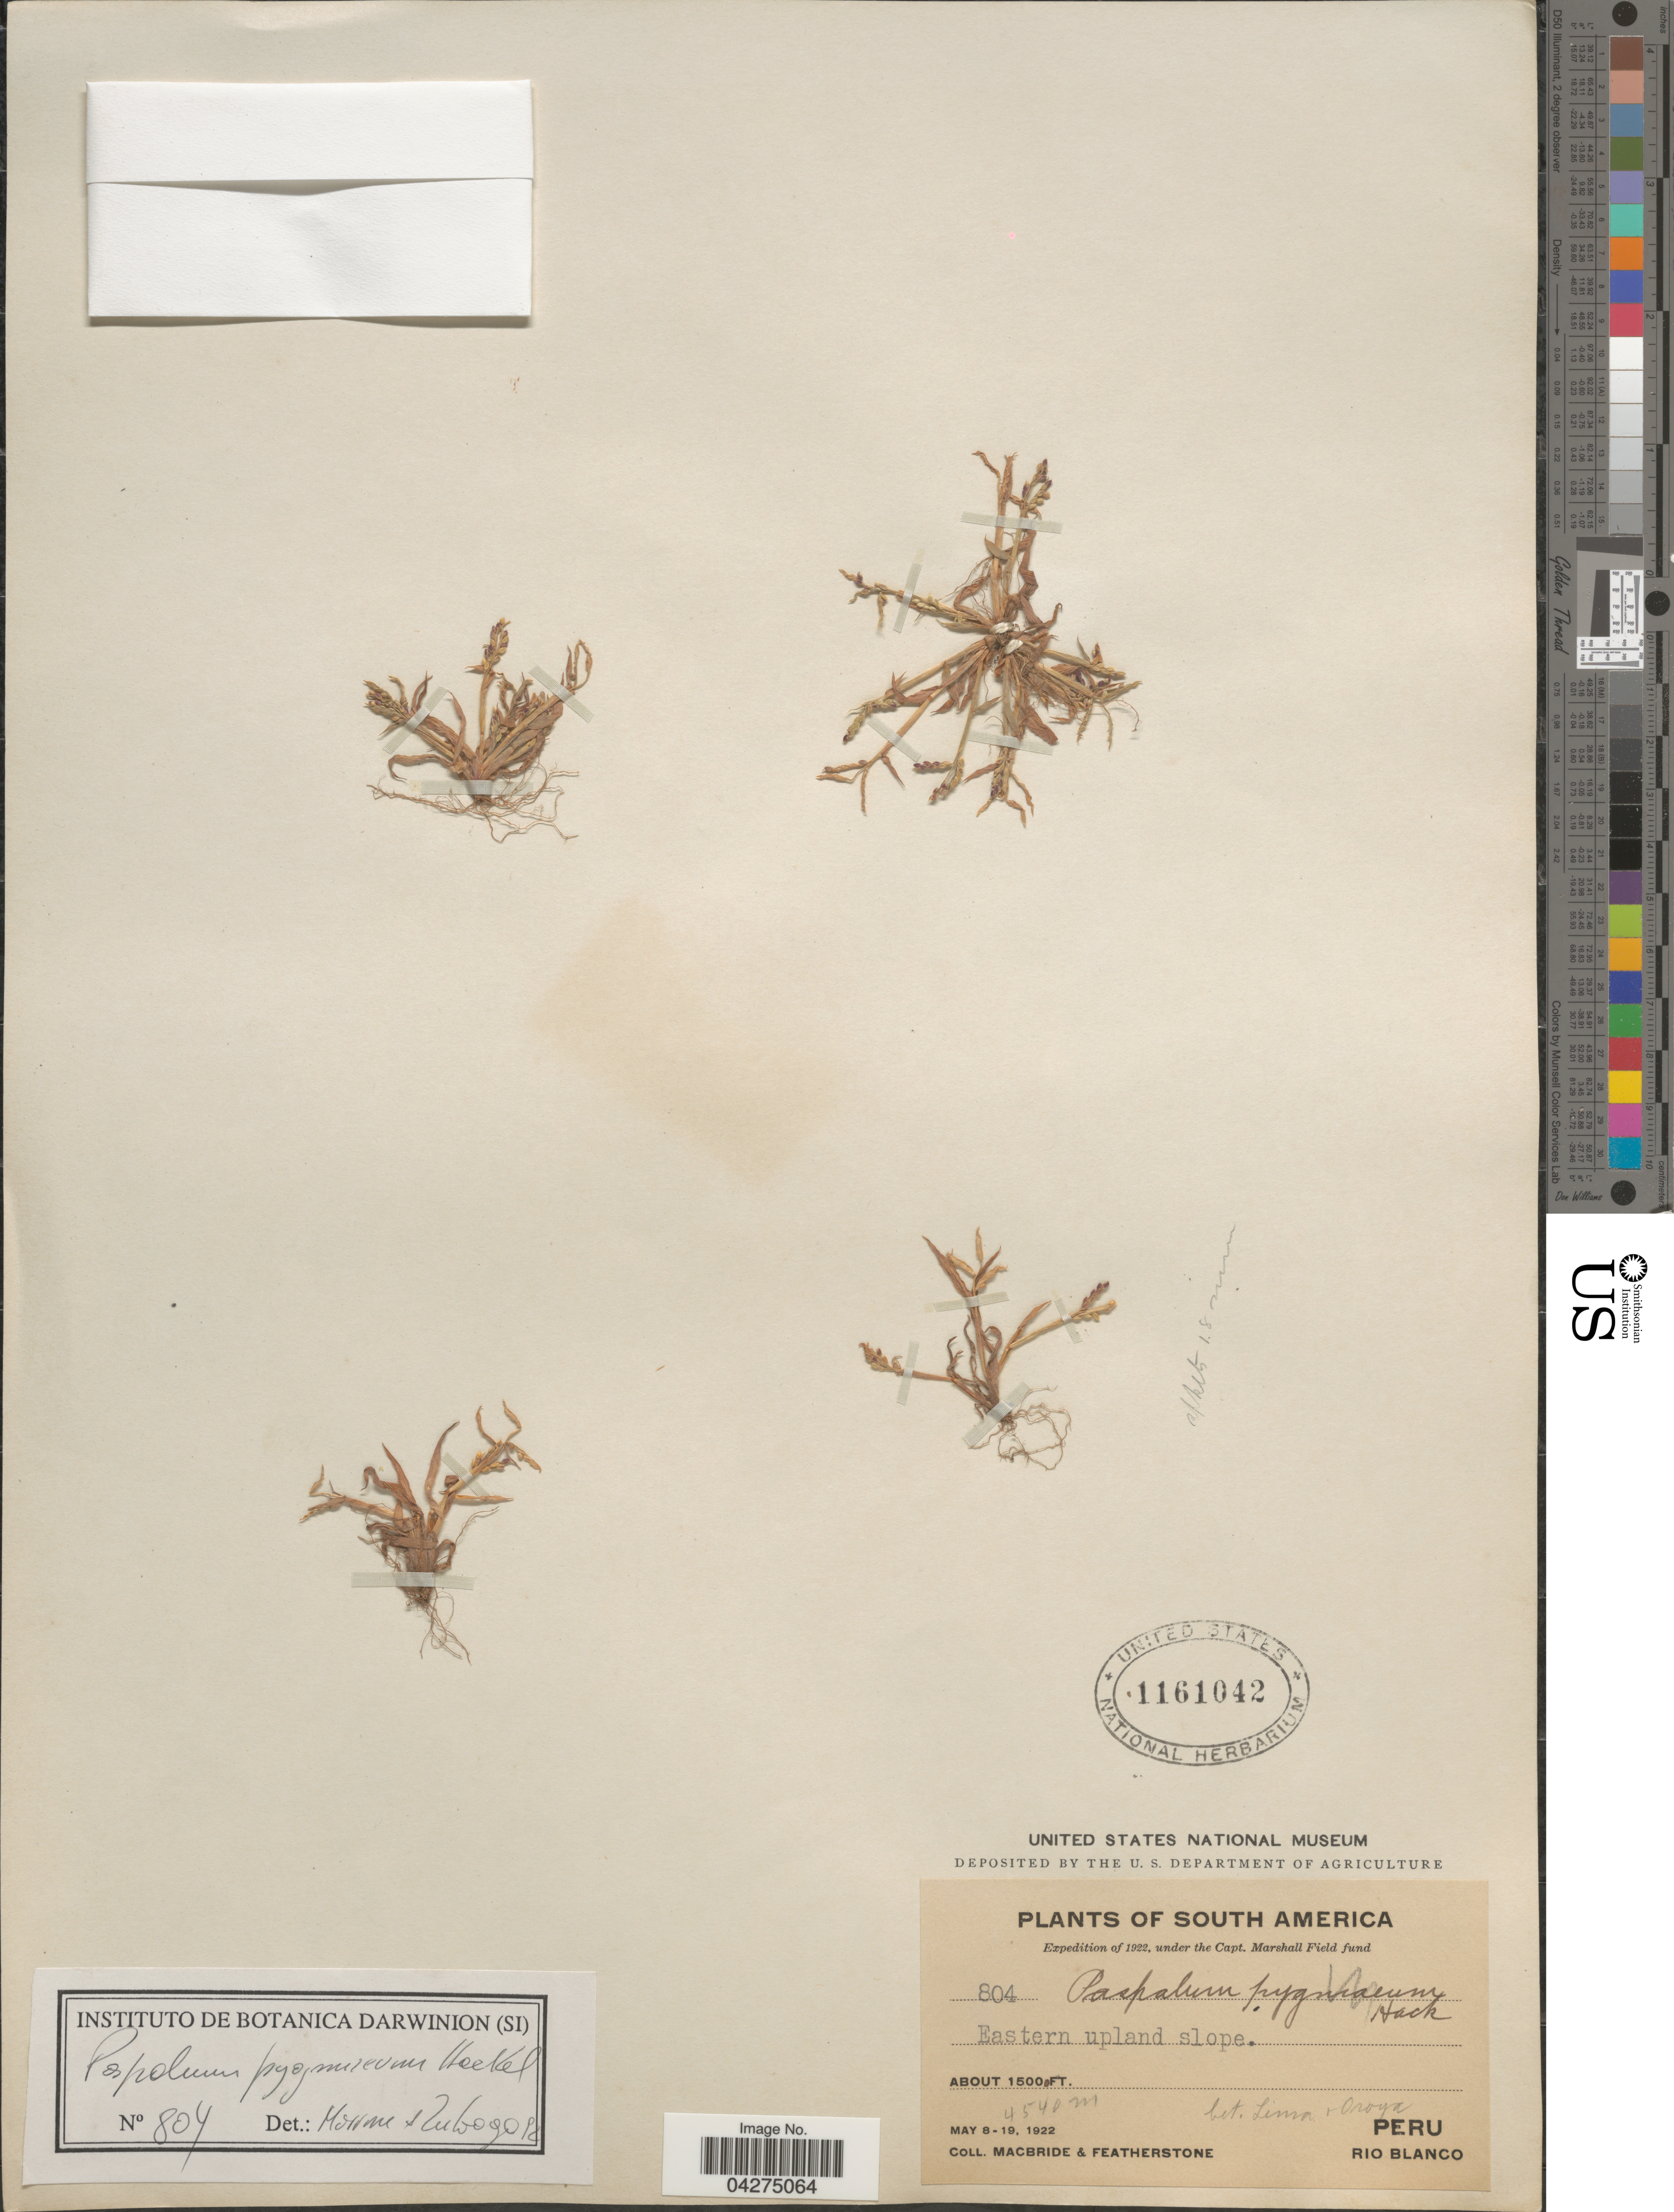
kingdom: Plantae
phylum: Tracheophyta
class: Liliopsida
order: Poales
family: Poaceae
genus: Paspalum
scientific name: Paspalum pygmaeum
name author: Hack.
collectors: Macbride, -- & -. Featherstone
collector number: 804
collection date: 1922-05-08/1922-05-19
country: Peru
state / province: Lima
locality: Expedition of 1922. Eastern upland slope. Bet. Lima + Arroya. Rio Blanco.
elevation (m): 4540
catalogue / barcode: US 1161042